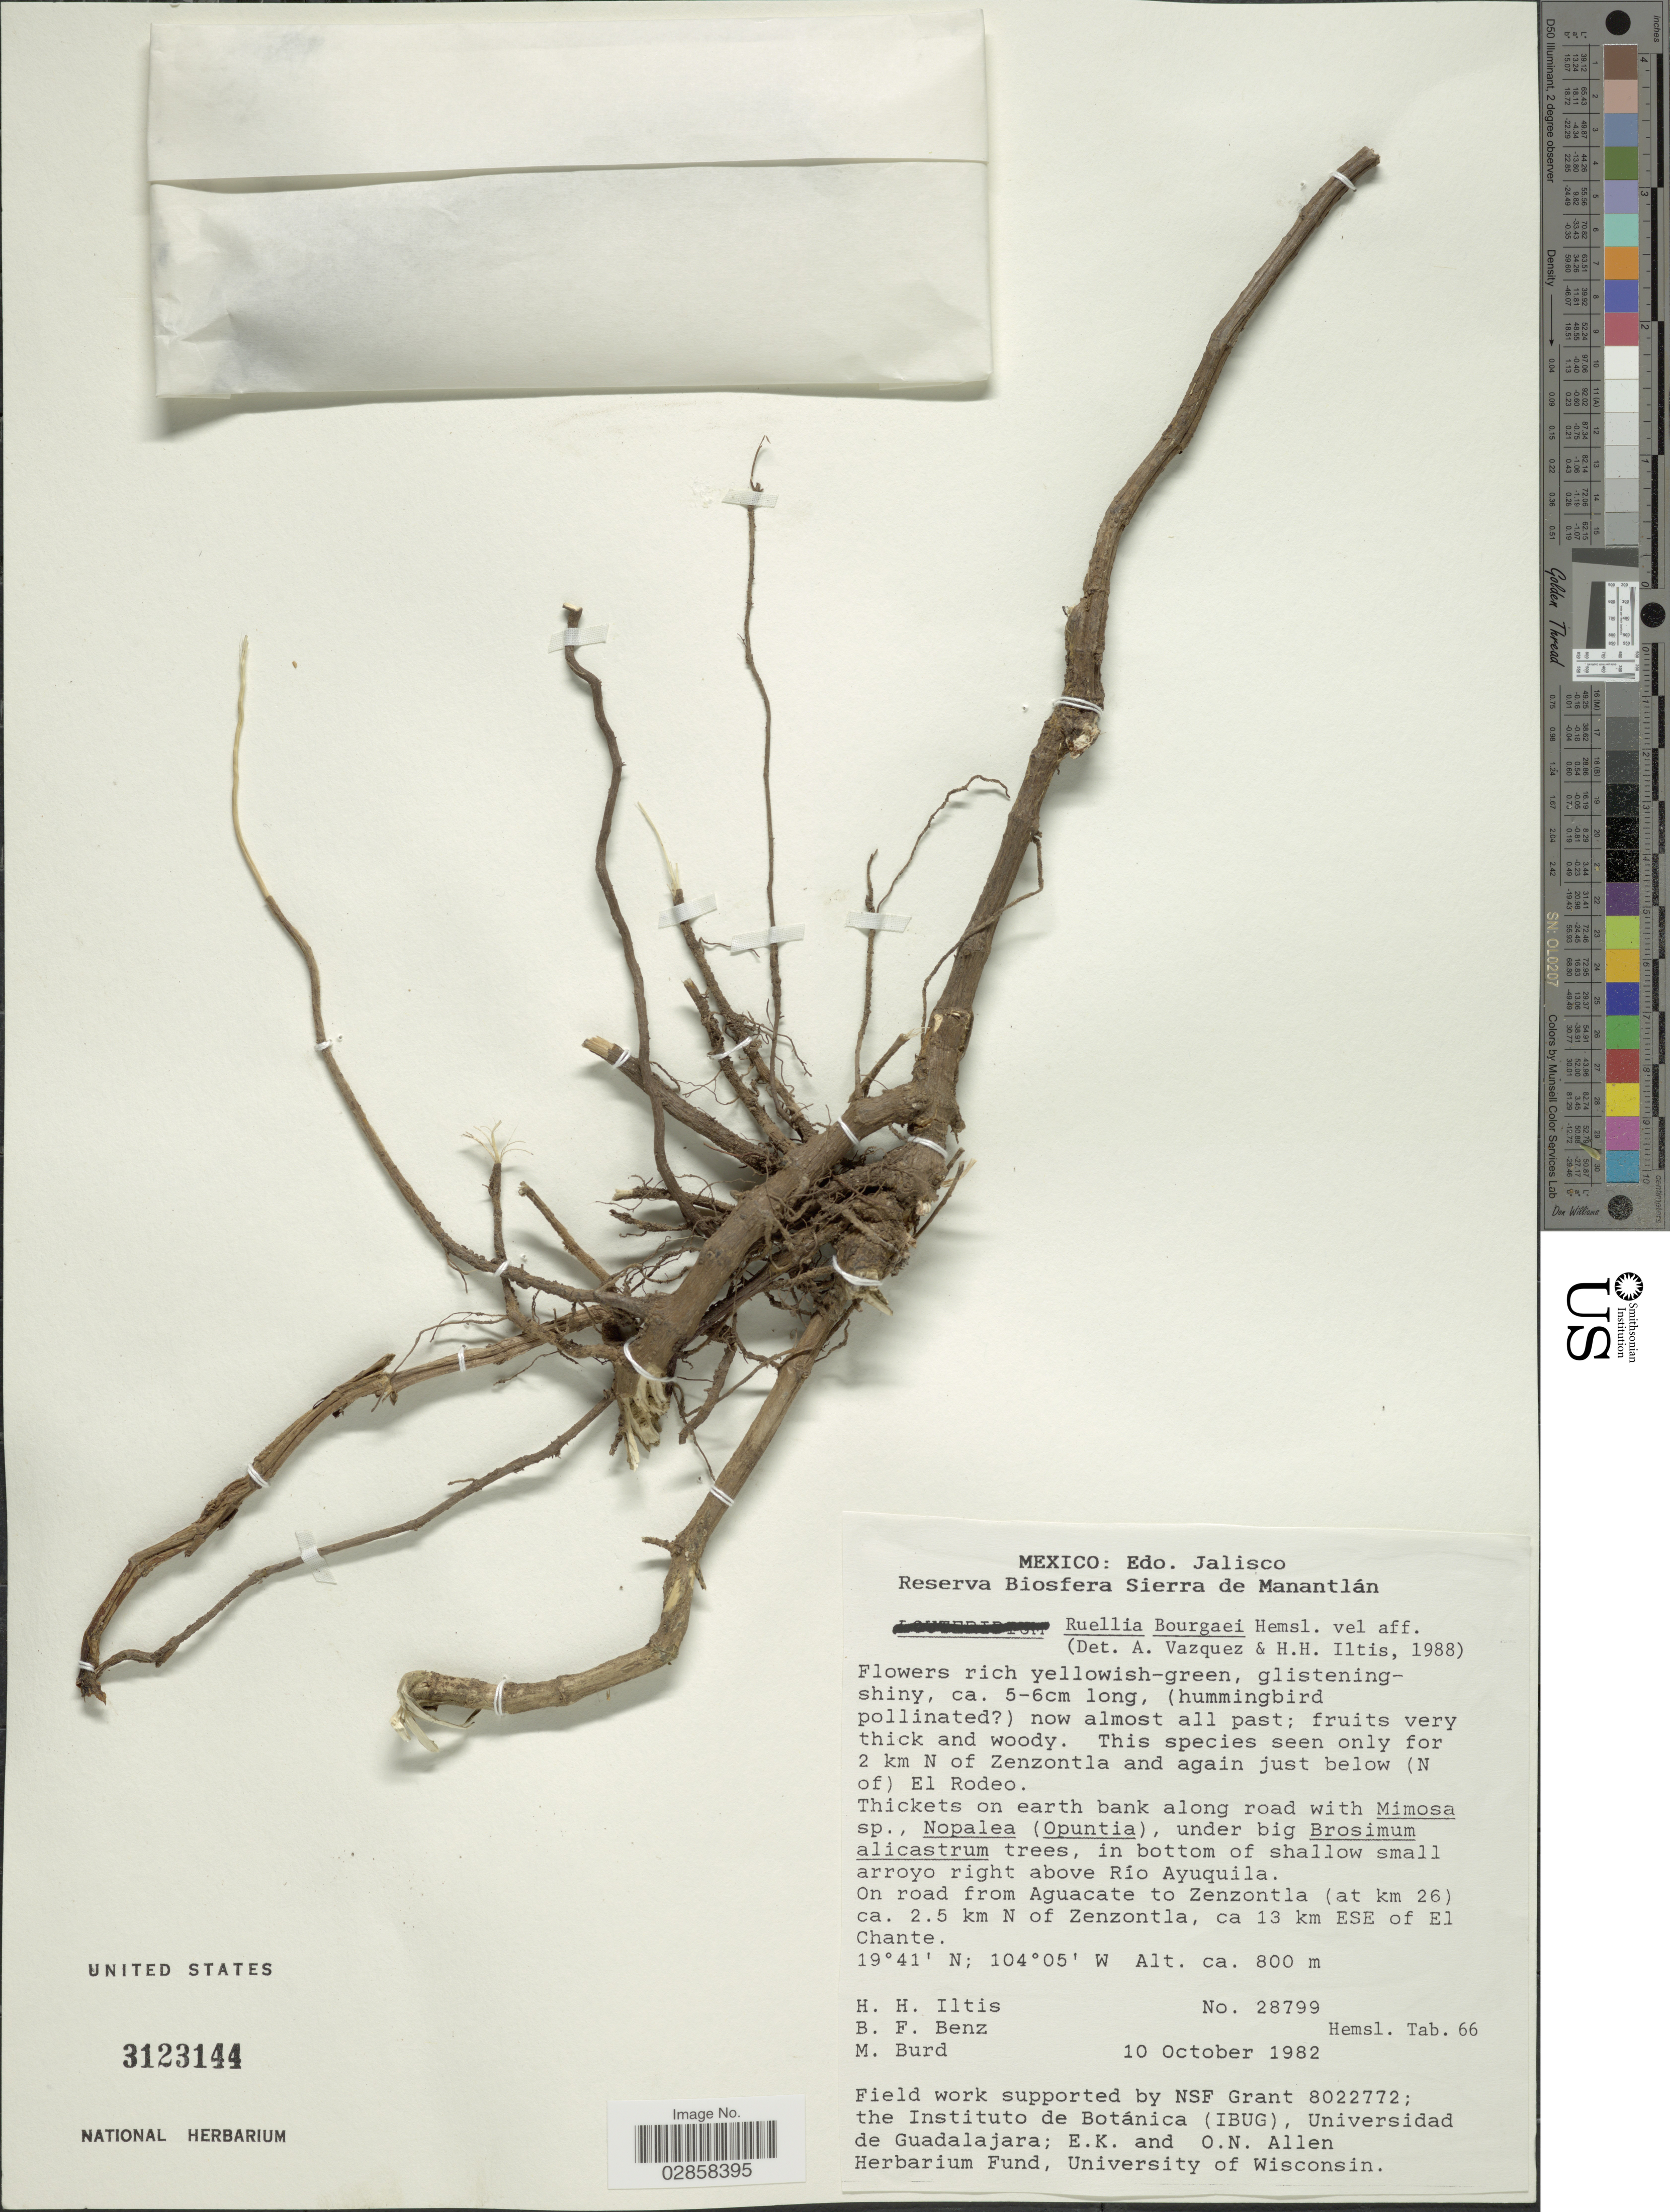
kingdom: Plantae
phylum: Tracheophyta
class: Magnoliopsida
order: Lamiales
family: Acanthaceae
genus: Ruellia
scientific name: Ruellia bourgaei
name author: Hemsl.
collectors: H. H. Iltis, B. F. Benz & M. Burd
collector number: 28799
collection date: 1982-10-10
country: Mexico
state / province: Jalisco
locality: Reserva Biosfera Sierra de Manantlán. This species seen only for 2 km N of Zenzontla and again just below (N of) El Rodeo. In bottom of shallow small arroyo right above Río Ayuquila. On road from Aguacate to Zenzontla (at km 26) ca. 2.5 km N of Zenzontla, ca 13 km ESE of El Chante.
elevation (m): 800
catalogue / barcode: US 3123144